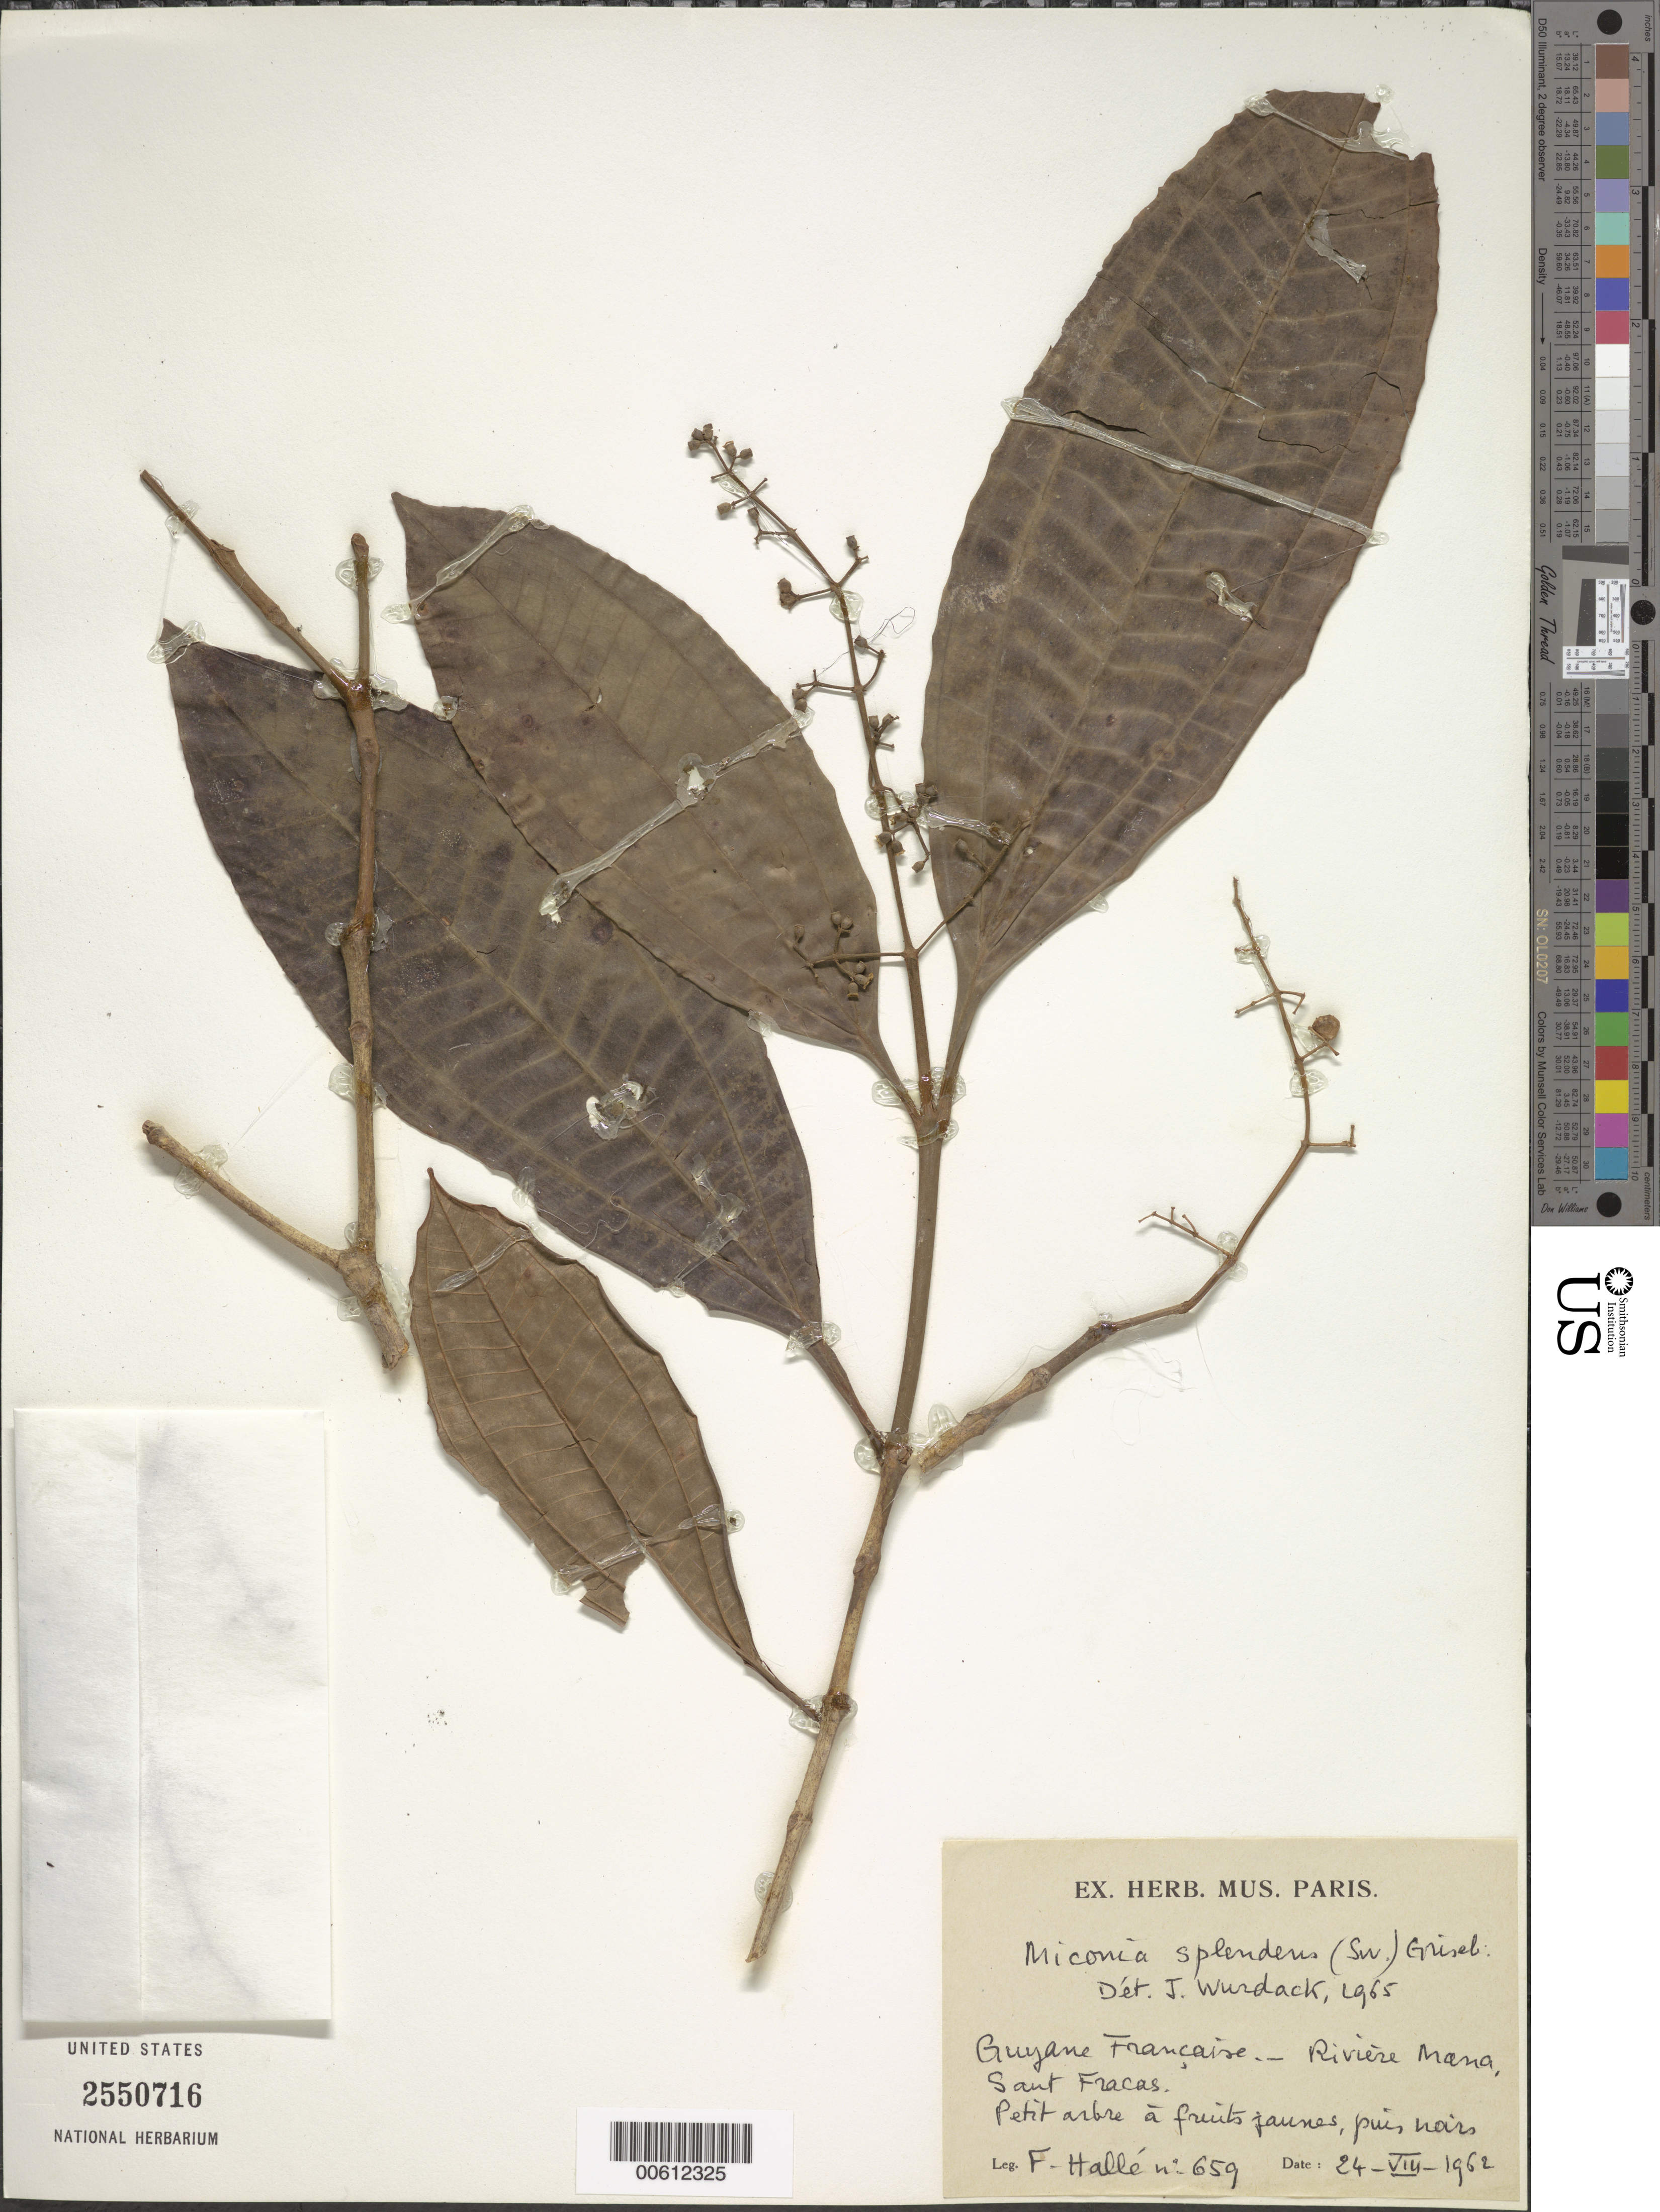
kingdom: Plantae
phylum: Tracheophyta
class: Magnoliopsida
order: Myrtales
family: Melastomataceae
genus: Miconia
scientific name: Miconia splendens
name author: (Sw.) Griseb.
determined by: Wurdack, John J., (US), US (UNITED STATES)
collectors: F. Hallé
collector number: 659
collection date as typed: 24-Aug-62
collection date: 1962-08-24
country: French Guiana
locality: Rivière Mana, Saut Fracas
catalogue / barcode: US 2550716